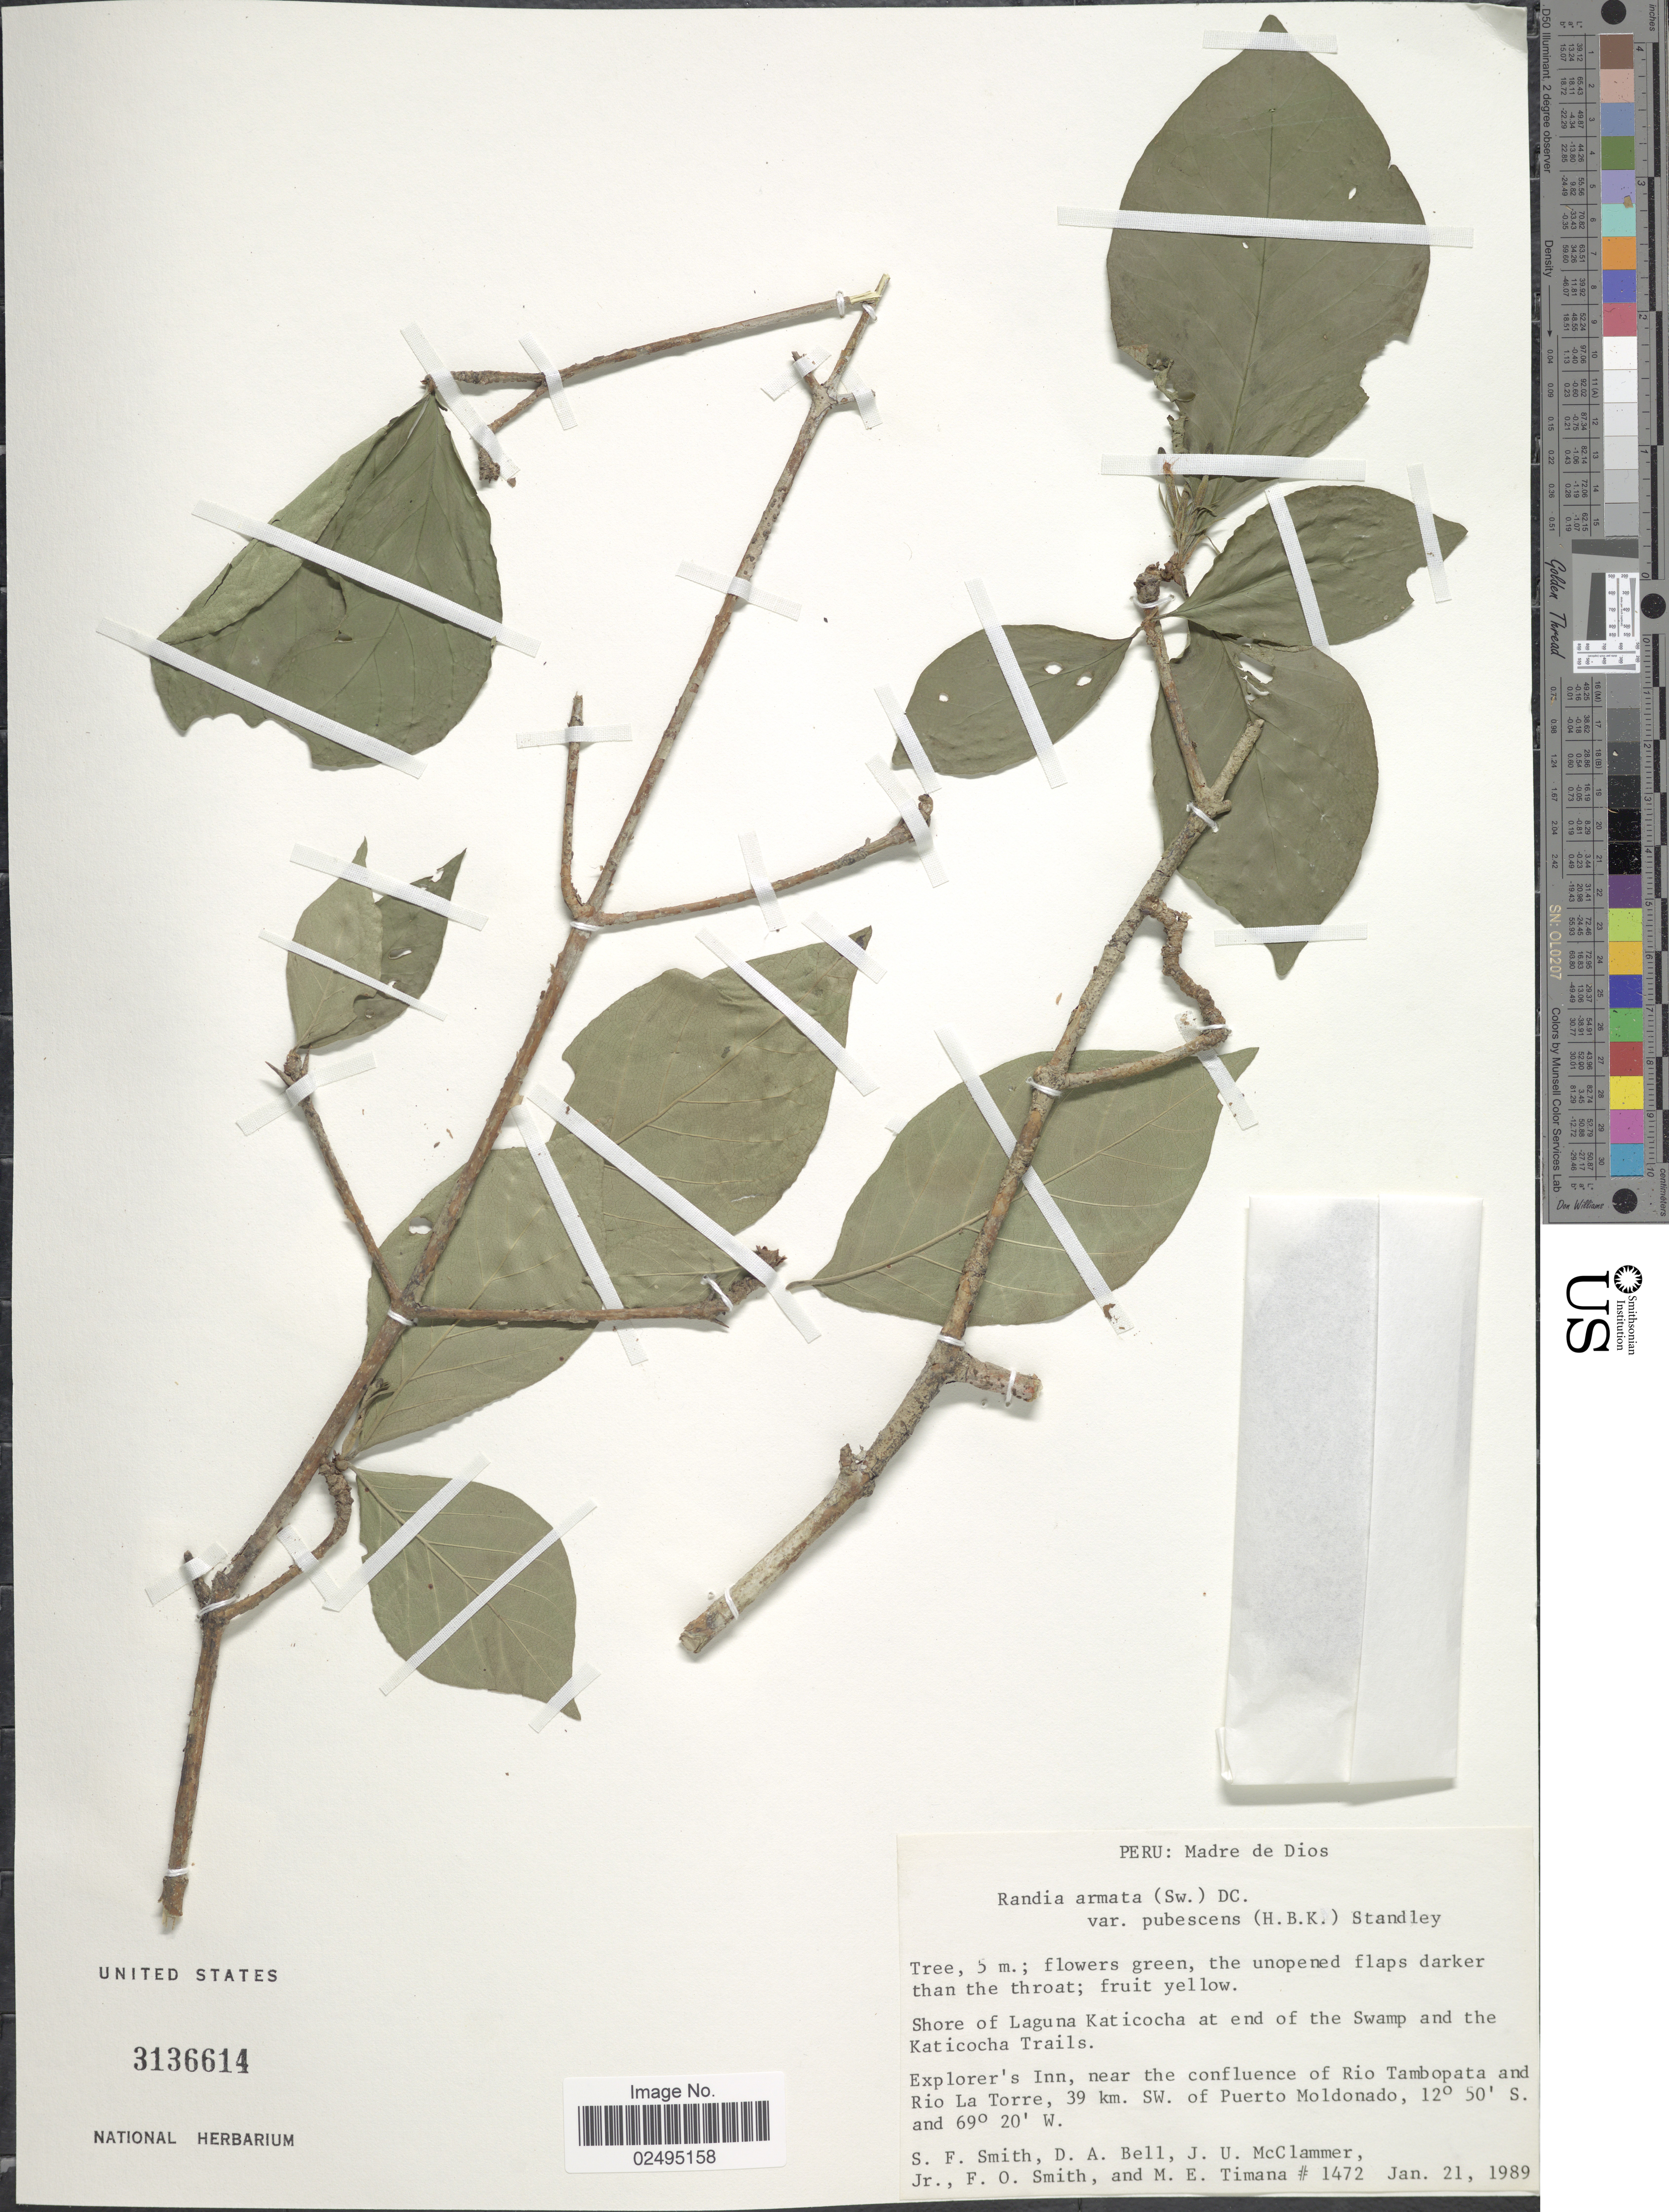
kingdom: Plantae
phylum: Tracheophyta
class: Magnoliopsida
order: Gentianales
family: Rubiaceae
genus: Randia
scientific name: Randia armata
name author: (Sw.) DC.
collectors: S.F. Smith, D. A. Bell, J. McClammer & F. Smith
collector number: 1472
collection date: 1989-01-21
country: Peru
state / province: Madre de Dios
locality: Shore of Laguna Katichcoha at end of the Swamp and the Katicocha Trails, Explorer's Inn, near the confluence of Rio Tambopata and Rio La Torre, 39 km. SW. of Puerto Moldonado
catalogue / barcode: US 3136614